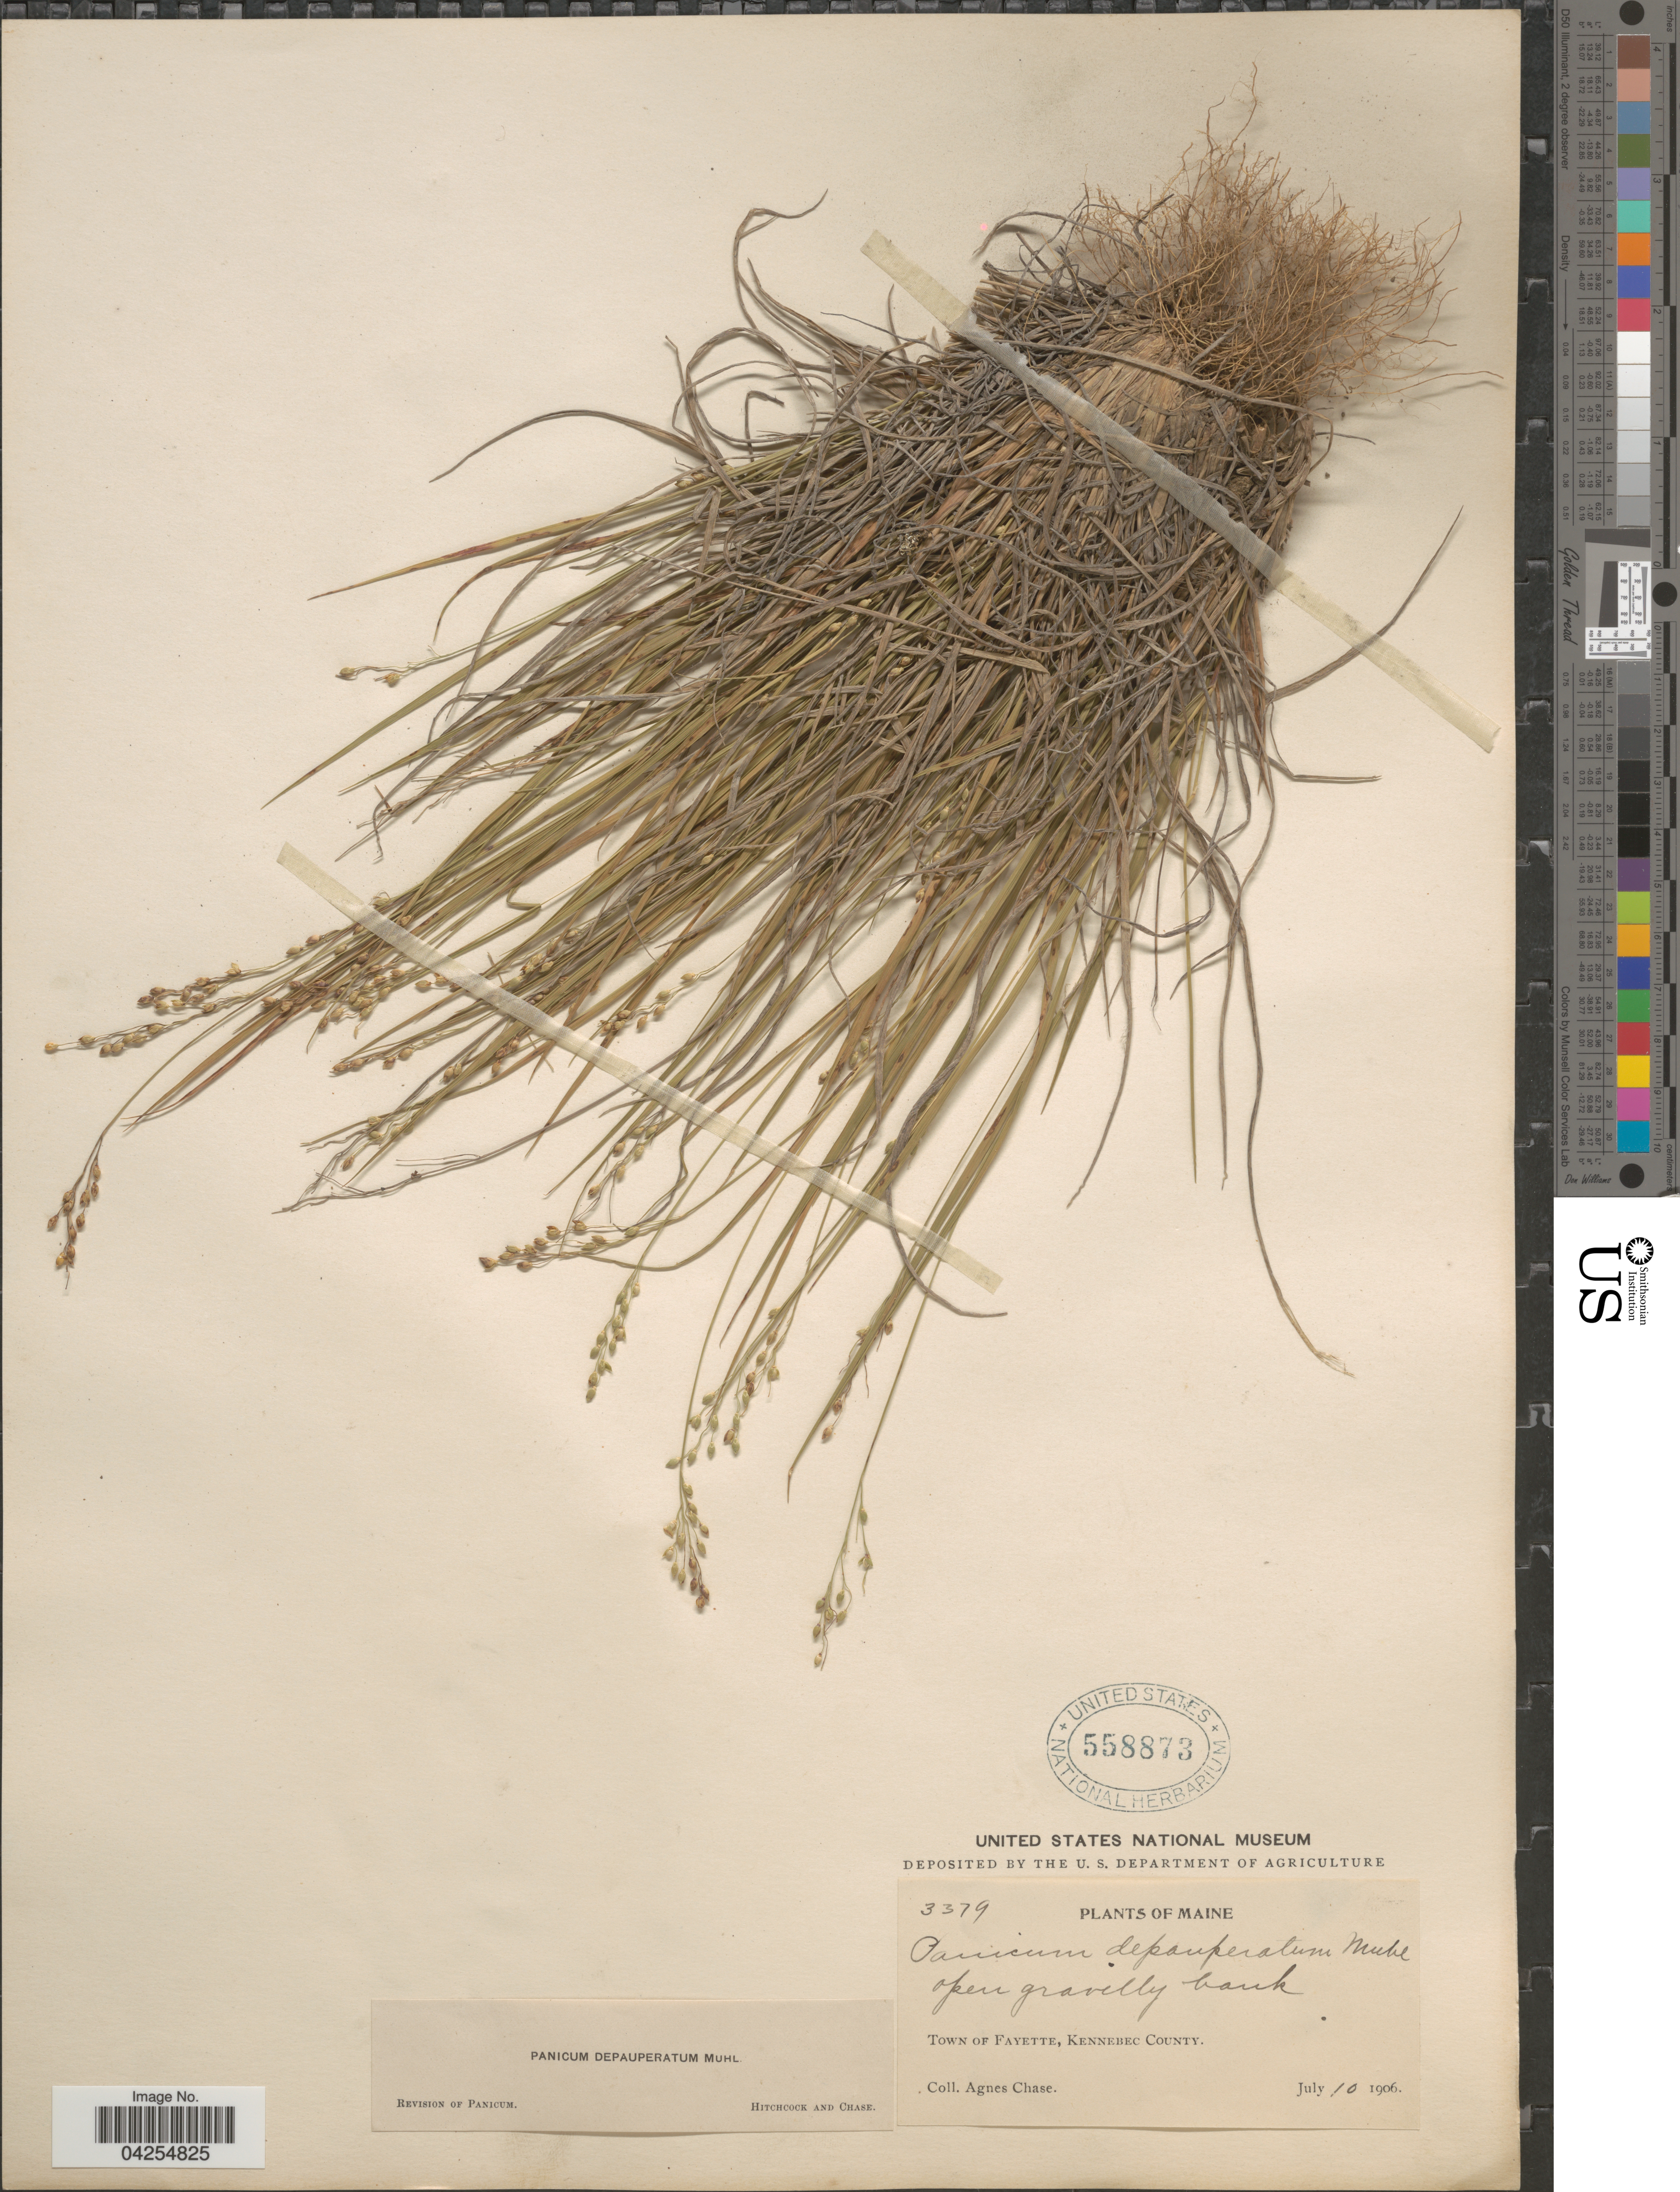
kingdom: Plantae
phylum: Tracheophyta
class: Liliopsida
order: Poales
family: Poaceae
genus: Dichanthelium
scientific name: Dichanthelium depauperatum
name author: (Muhl.) Gould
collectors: A. Chase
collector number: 3379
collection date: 1906-07-10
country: United States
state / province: Maine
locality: Town of Fayette, Kennebec County.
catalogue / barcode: US 558873